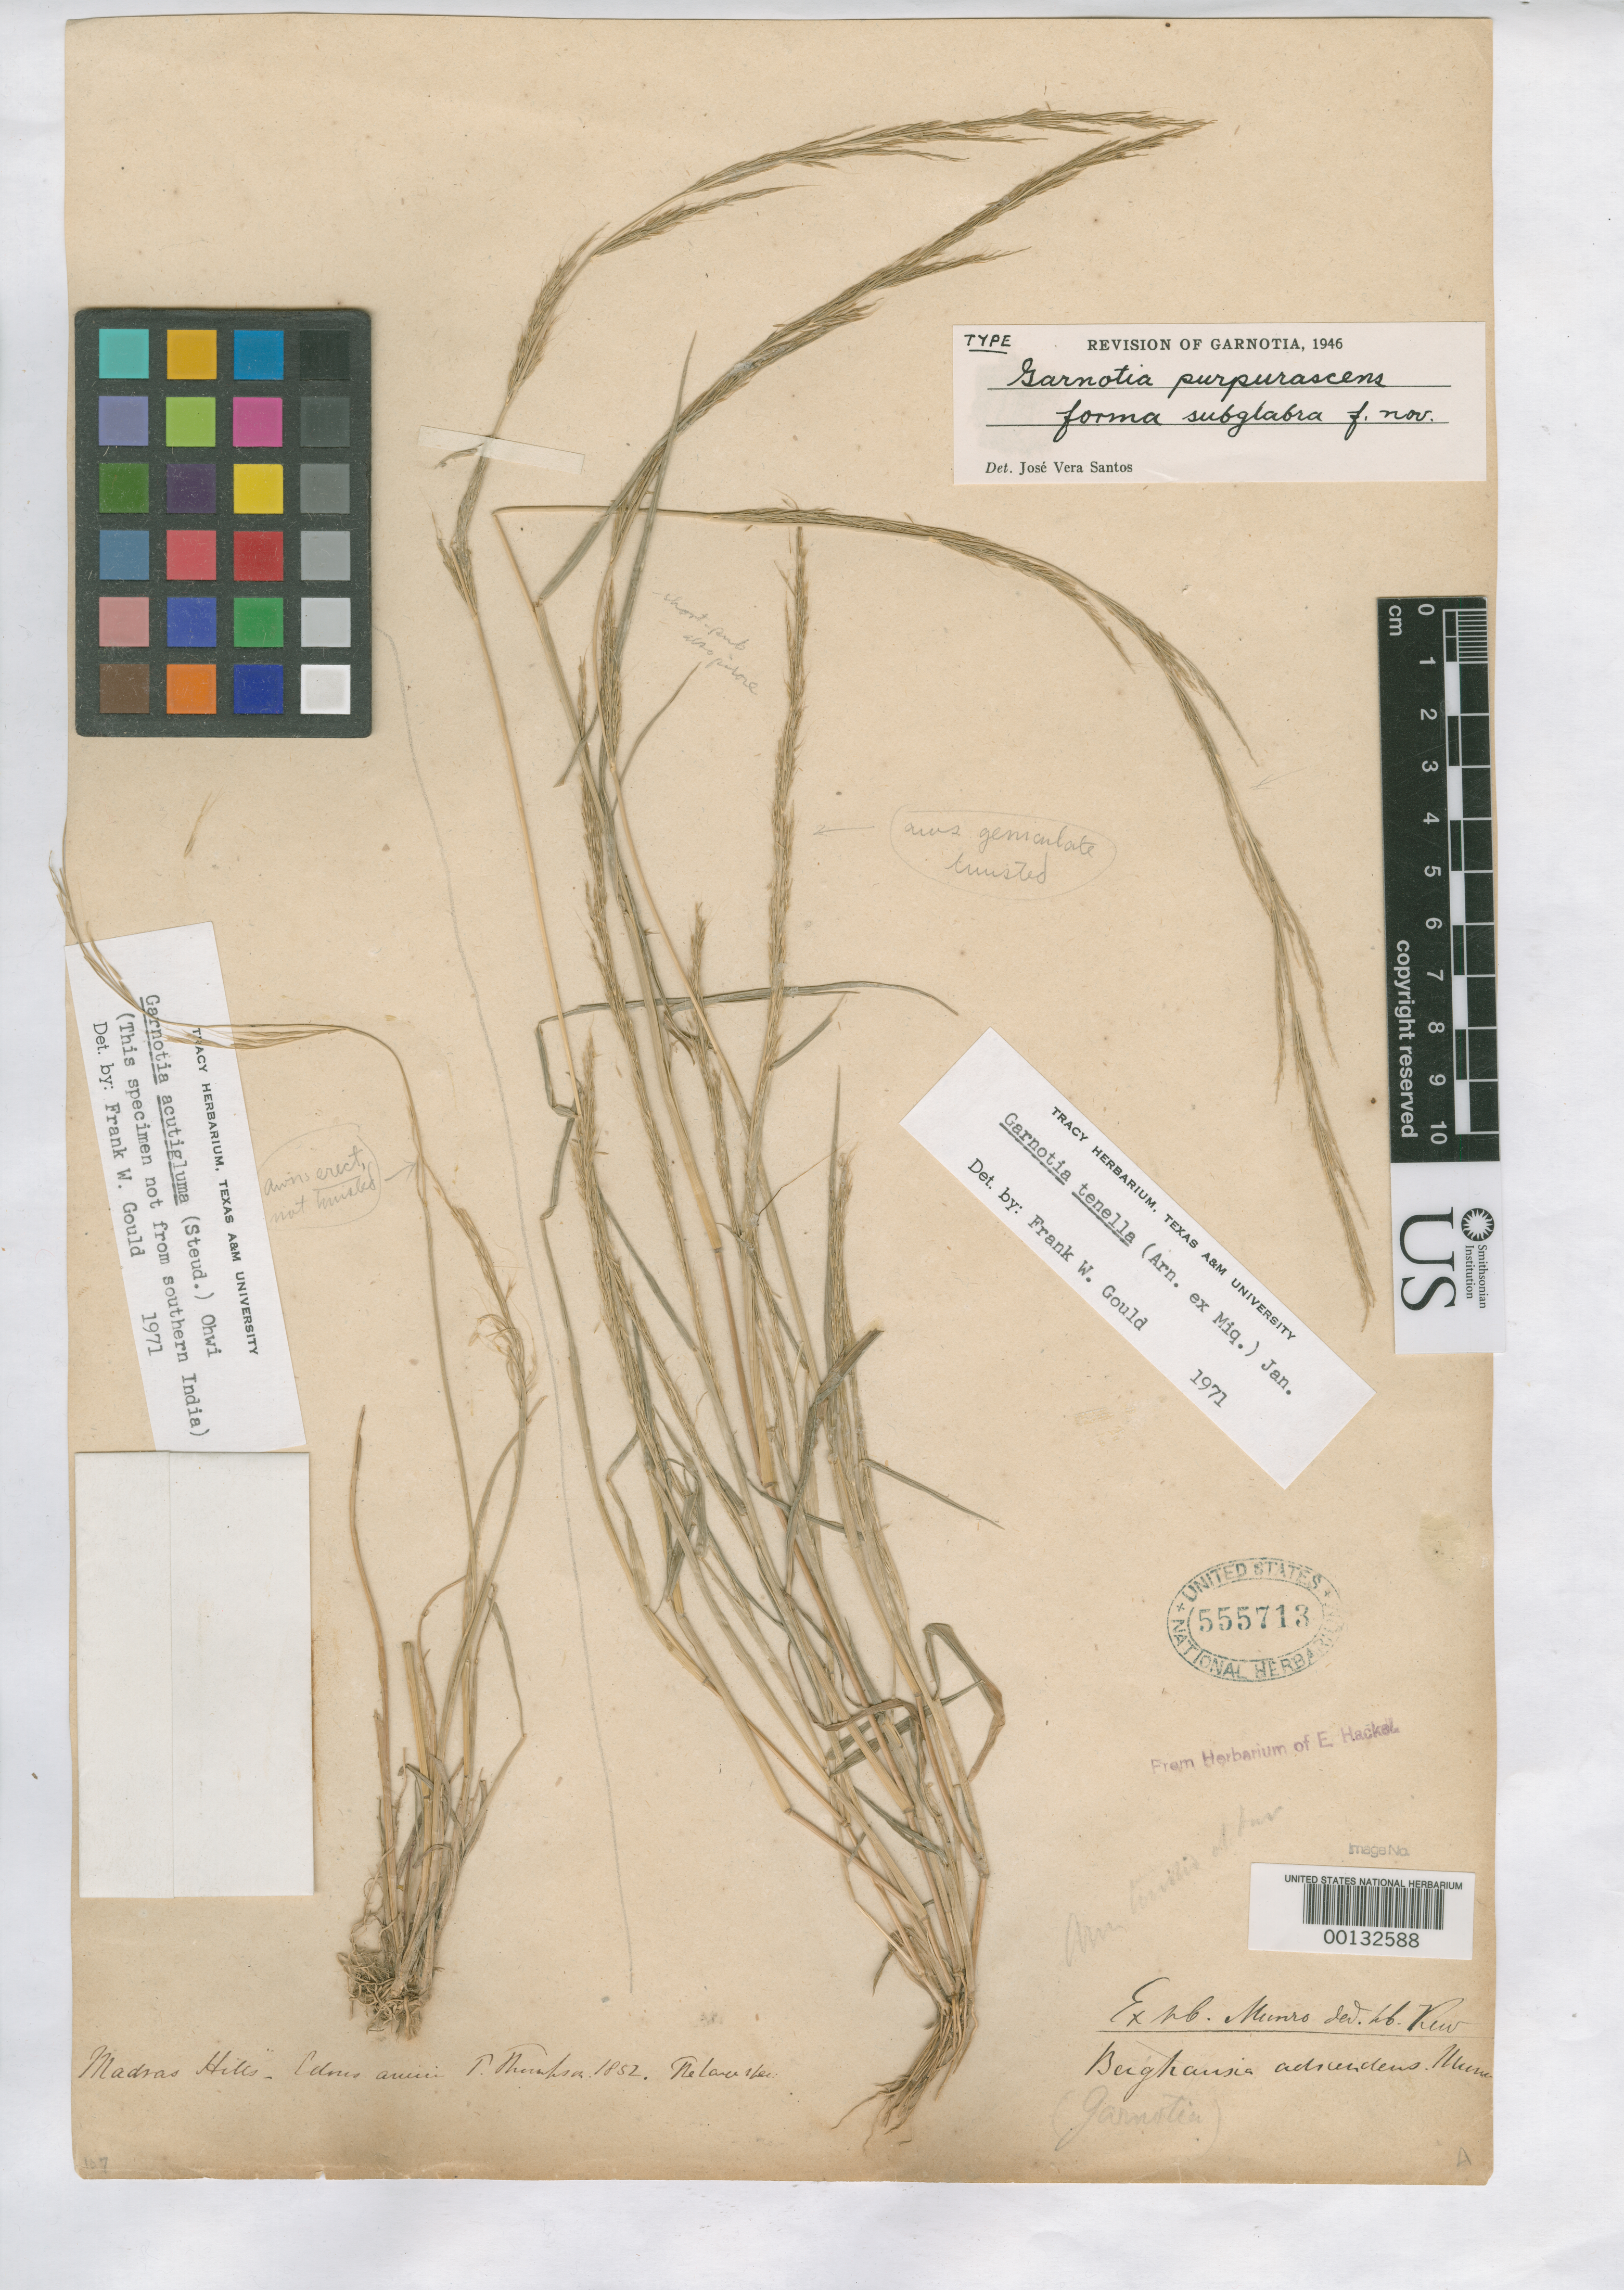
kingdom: Plantae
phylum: Tracheophyta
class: Liliopsida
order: Poales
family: Poaceae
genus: Garnotia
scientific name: Garnotia purpurascens f. subglabra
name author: Santos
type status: Holotype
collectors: T. Thomson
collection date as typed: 1852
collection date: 1852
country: India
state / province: Tamil Nadu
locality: Madras Hills.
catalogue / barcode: US 555713